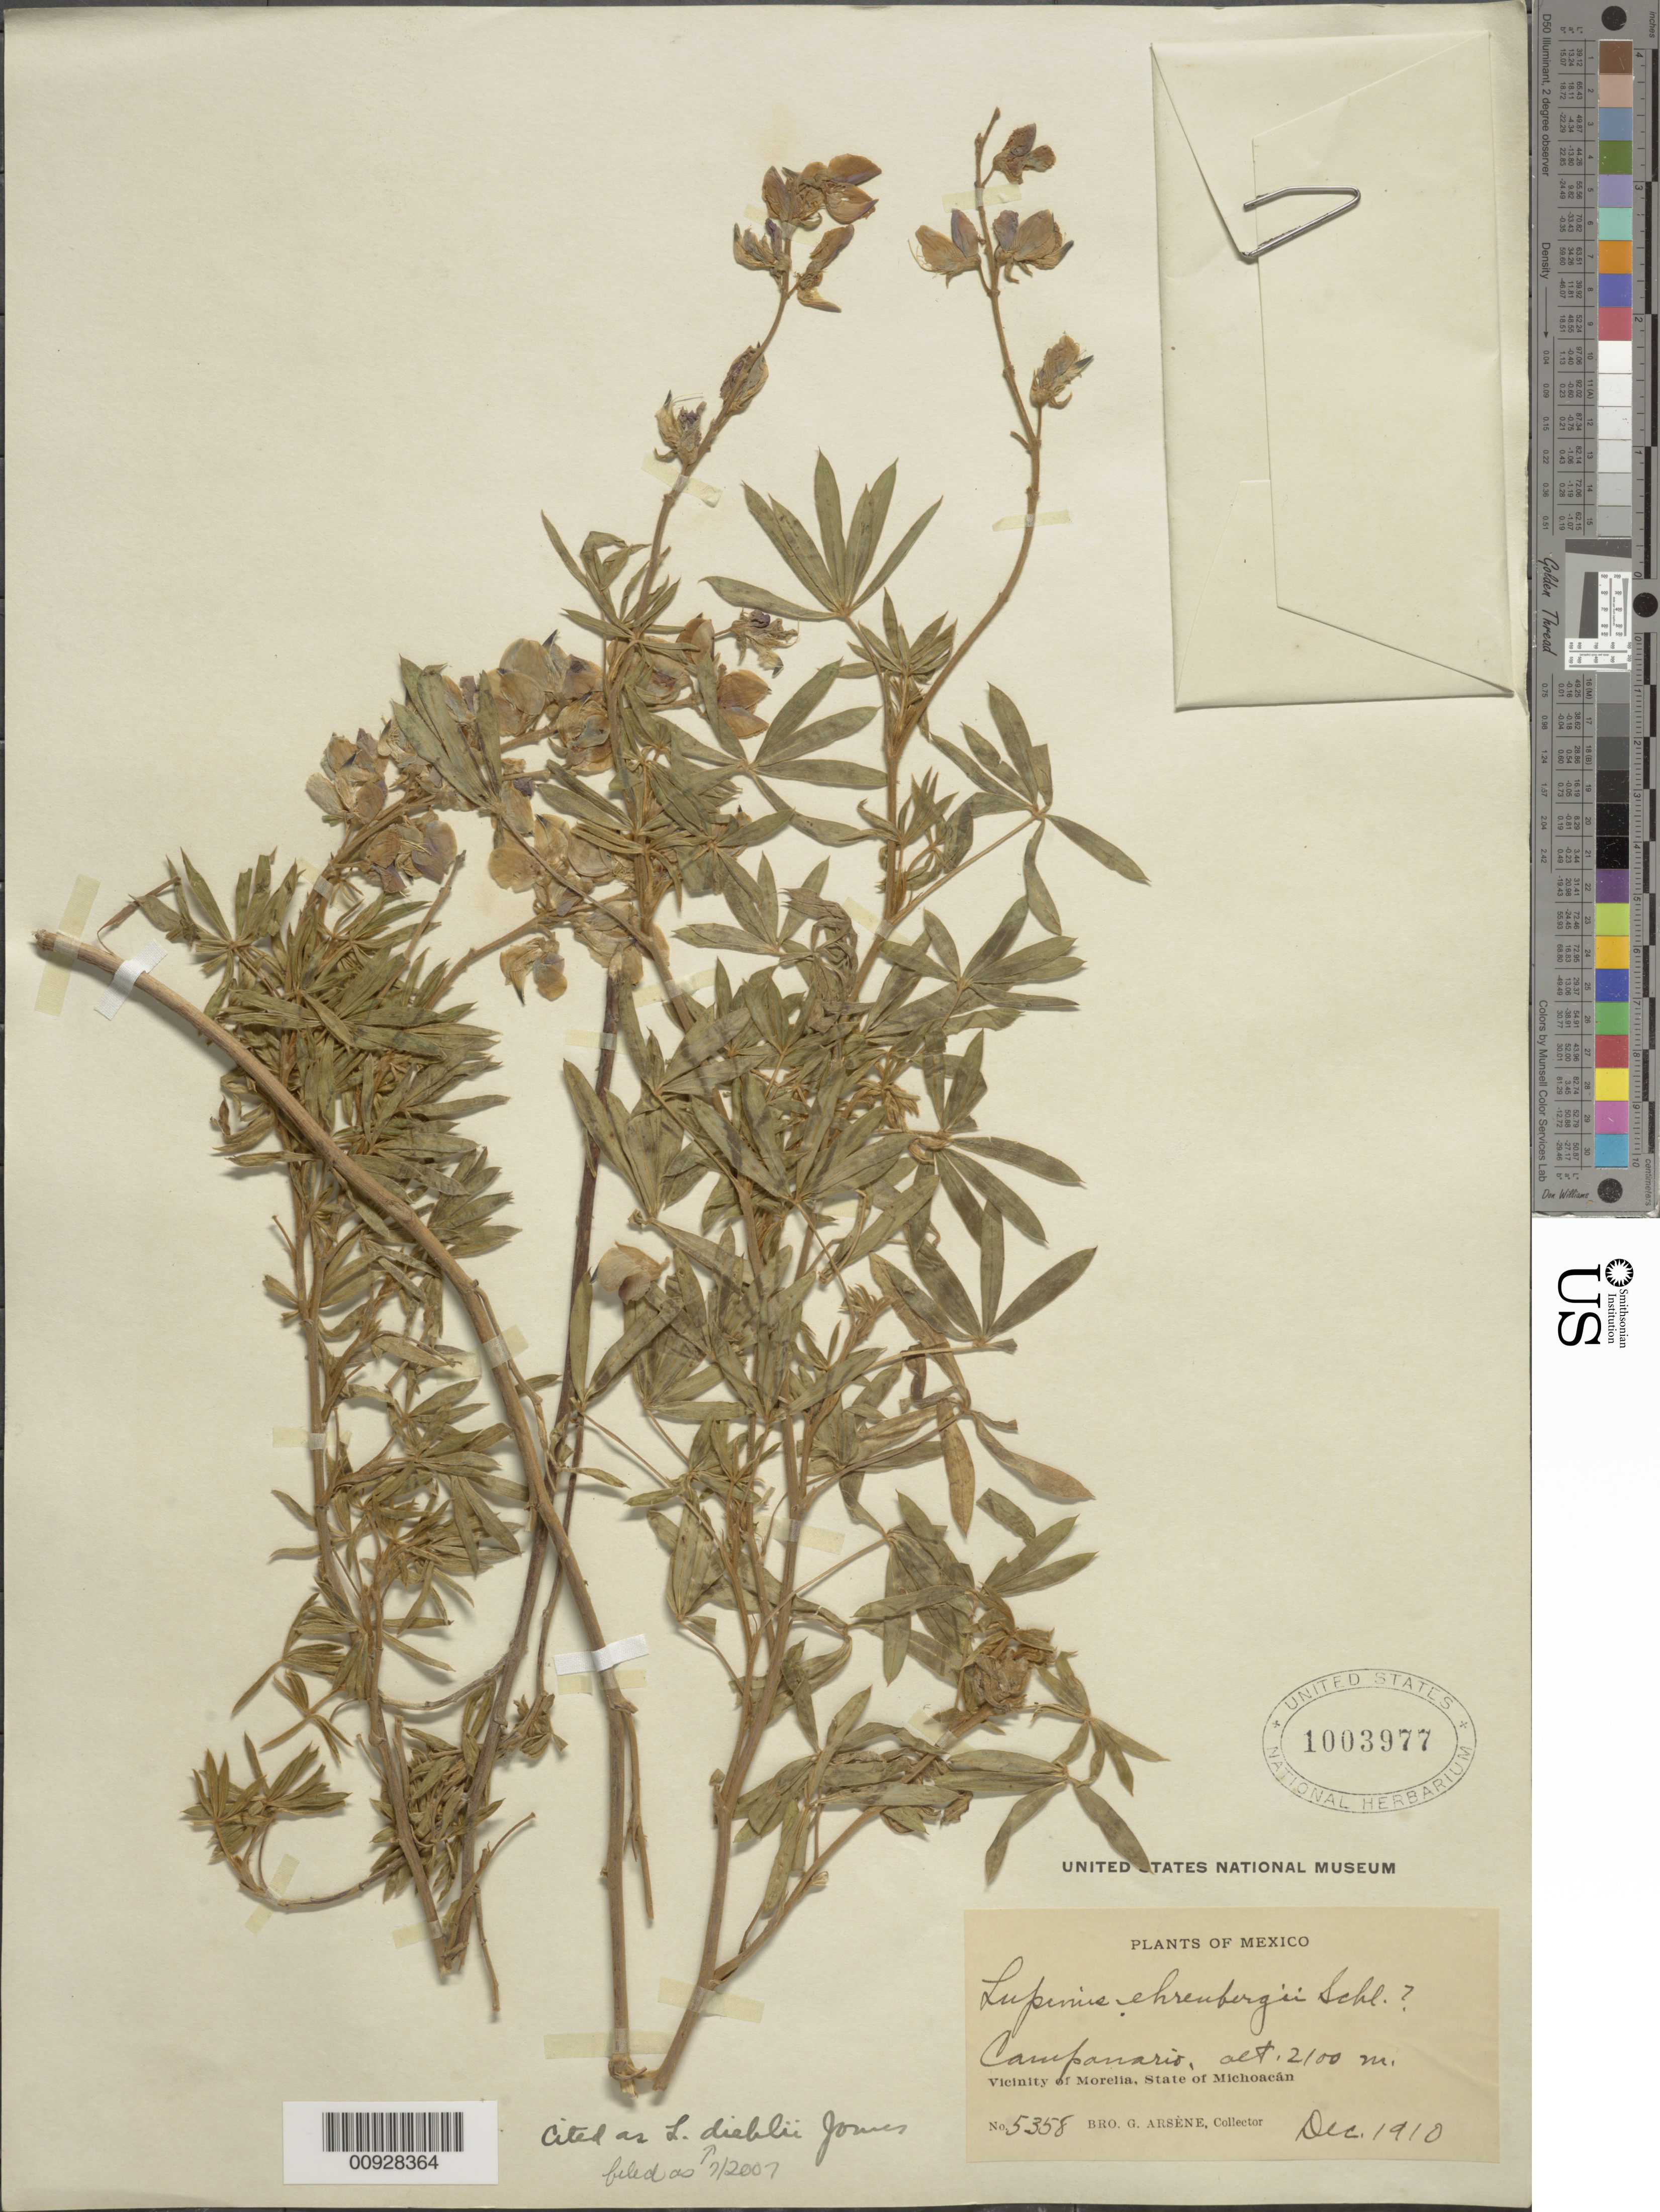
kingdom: Plantae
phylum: Tracheophyta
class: Magnoliopsida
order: Fabales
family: Fabaceae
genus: Lupinus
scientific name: Lupinus diehlii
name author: M.E. Jones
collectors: Bro. G. Arsène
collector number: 5358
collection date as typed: Dec 1910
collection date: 1910-12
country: Mexico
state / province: Michoacán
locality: Campanario. Vicinity of Morelia, State of Michoacán.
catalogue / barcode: US 1003977